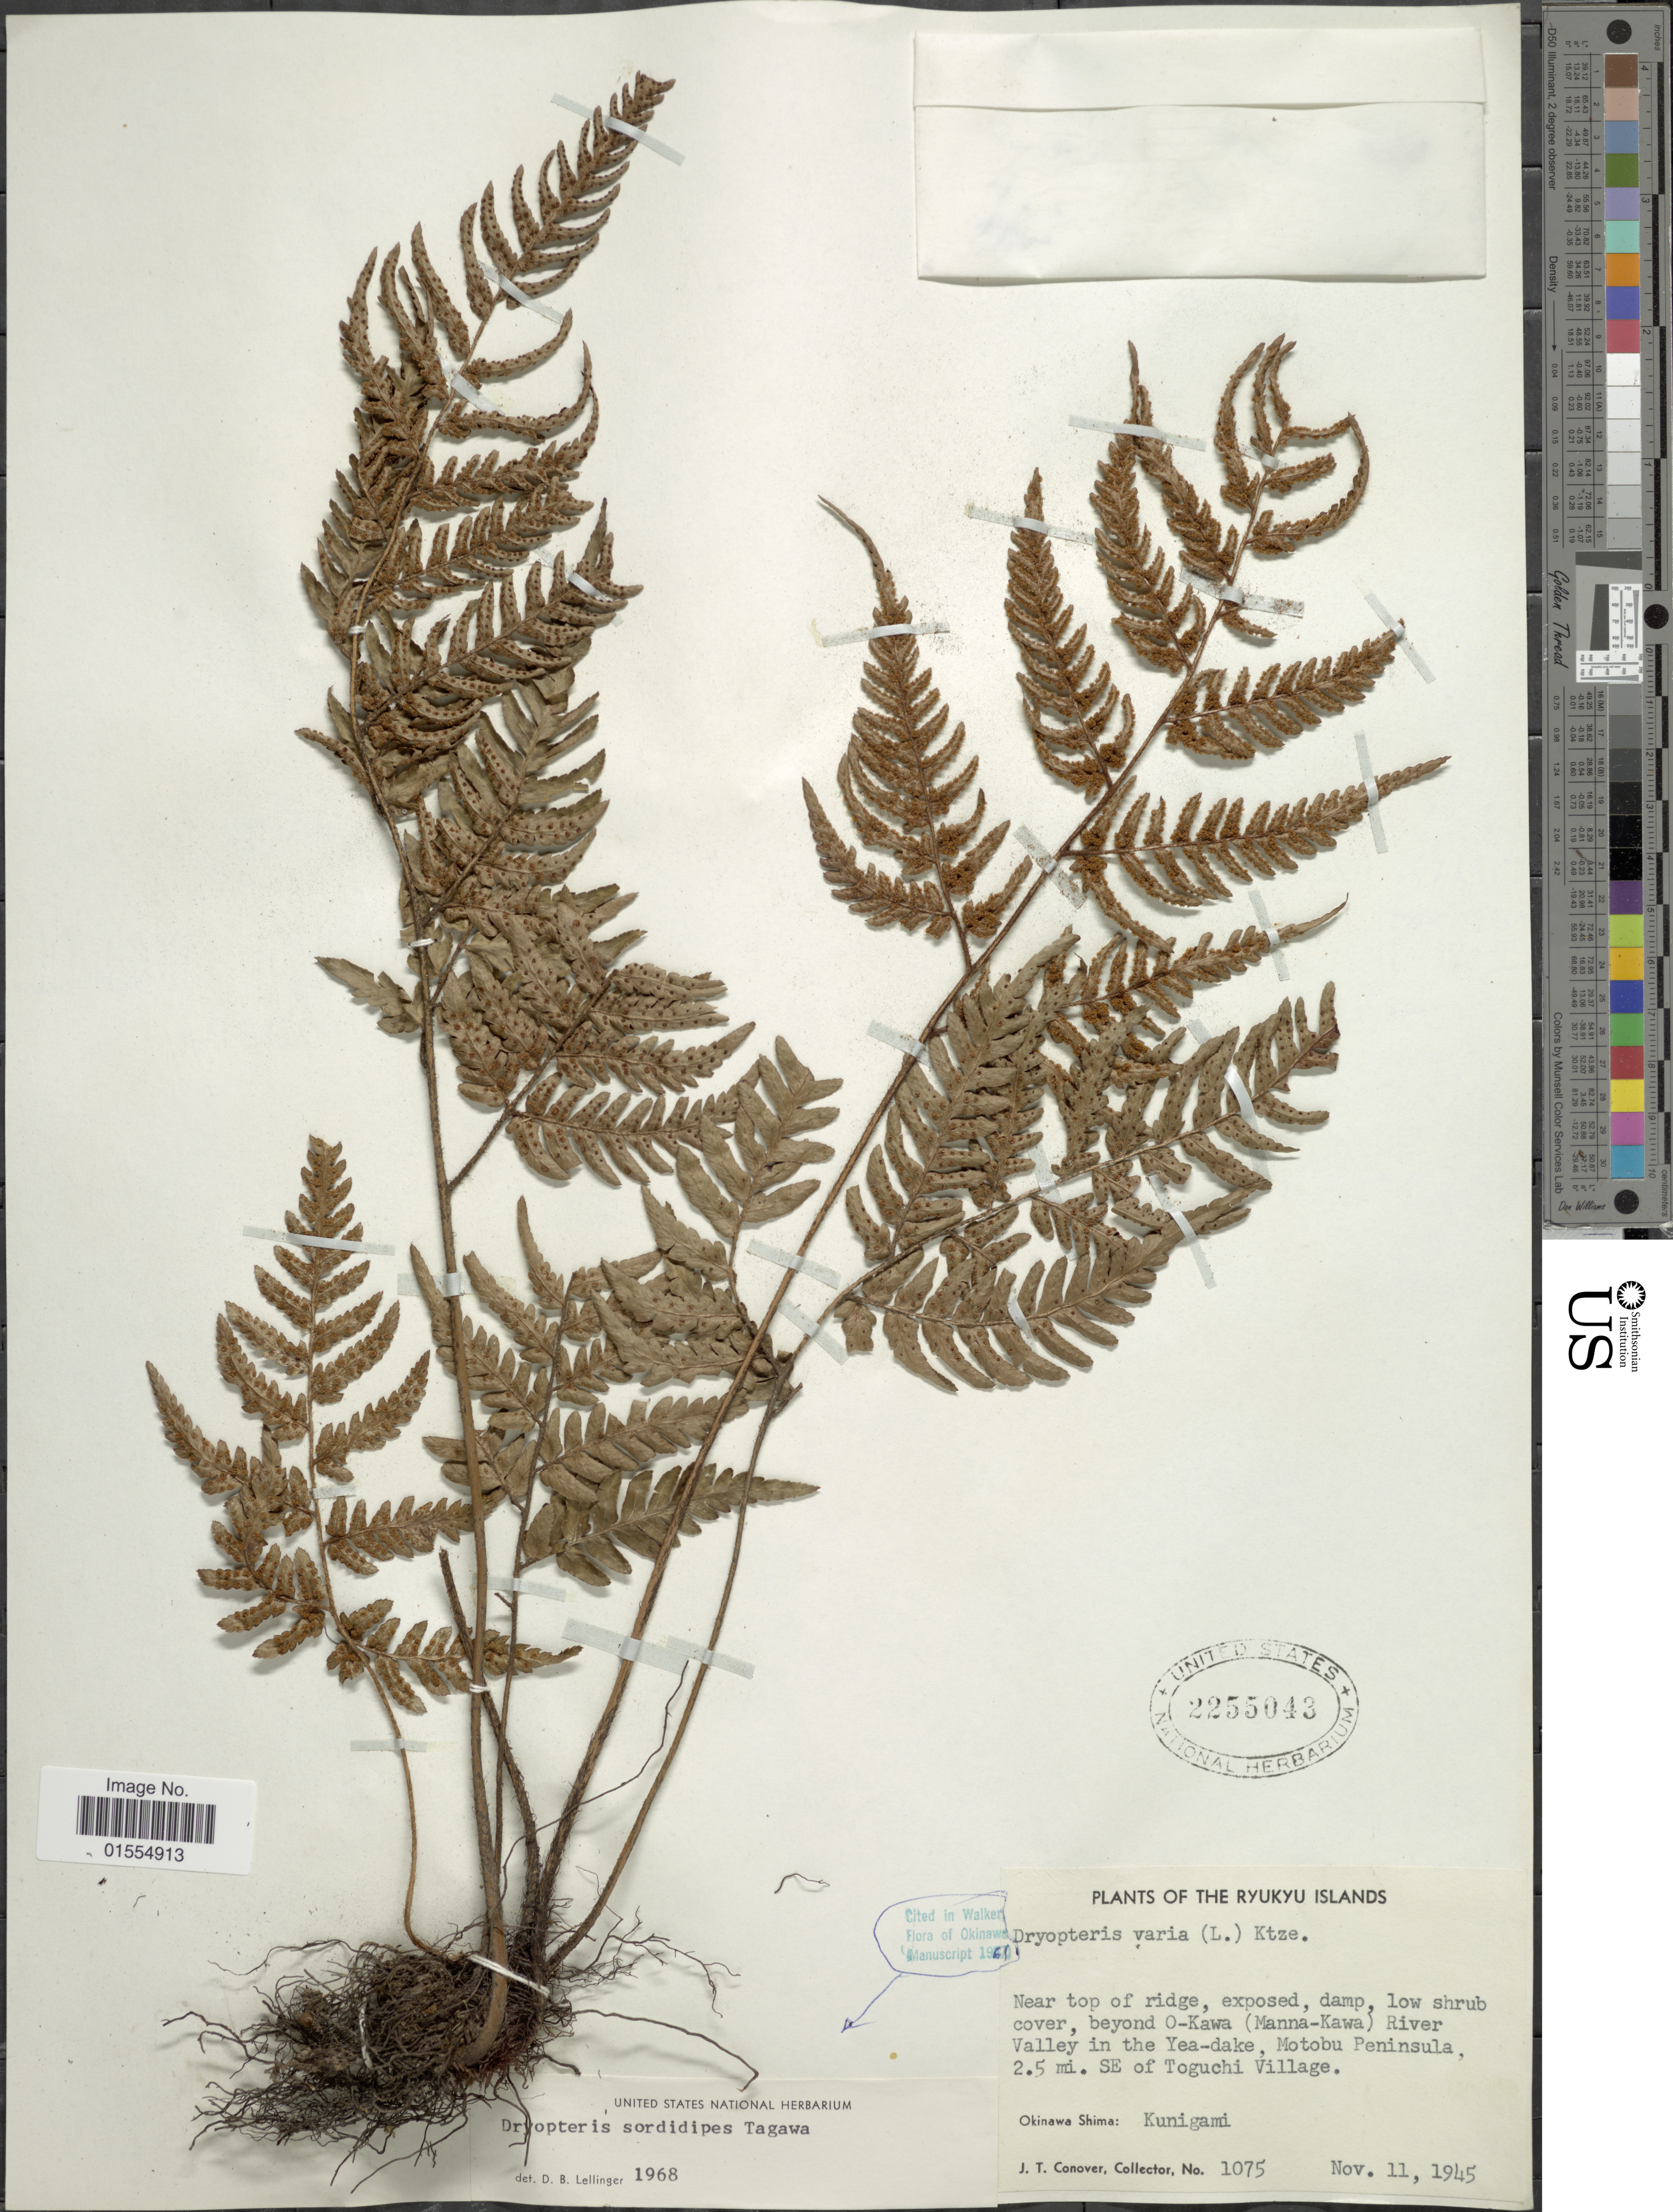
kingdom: Plantae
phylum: Tracheophyta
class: Polypodiopsida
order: Polypodiales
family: Dryopteridaceae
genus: Dryopteris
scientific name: Dryopteris sordidipes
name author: Tagawa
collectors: J. T. Conover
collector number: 1075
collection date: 1945-11-11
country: Japan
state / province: Okinawa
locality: Ryukyu Islands, near top of ridge, exposed damp, low shrub cover, beyond O-Kawa (Manna-Kawa) River Valley in the Yea-dake, Motobu Peninsula, 2.5 mi. SE of Toguchi Village, Okinawa Shima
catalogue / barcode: US 2255043